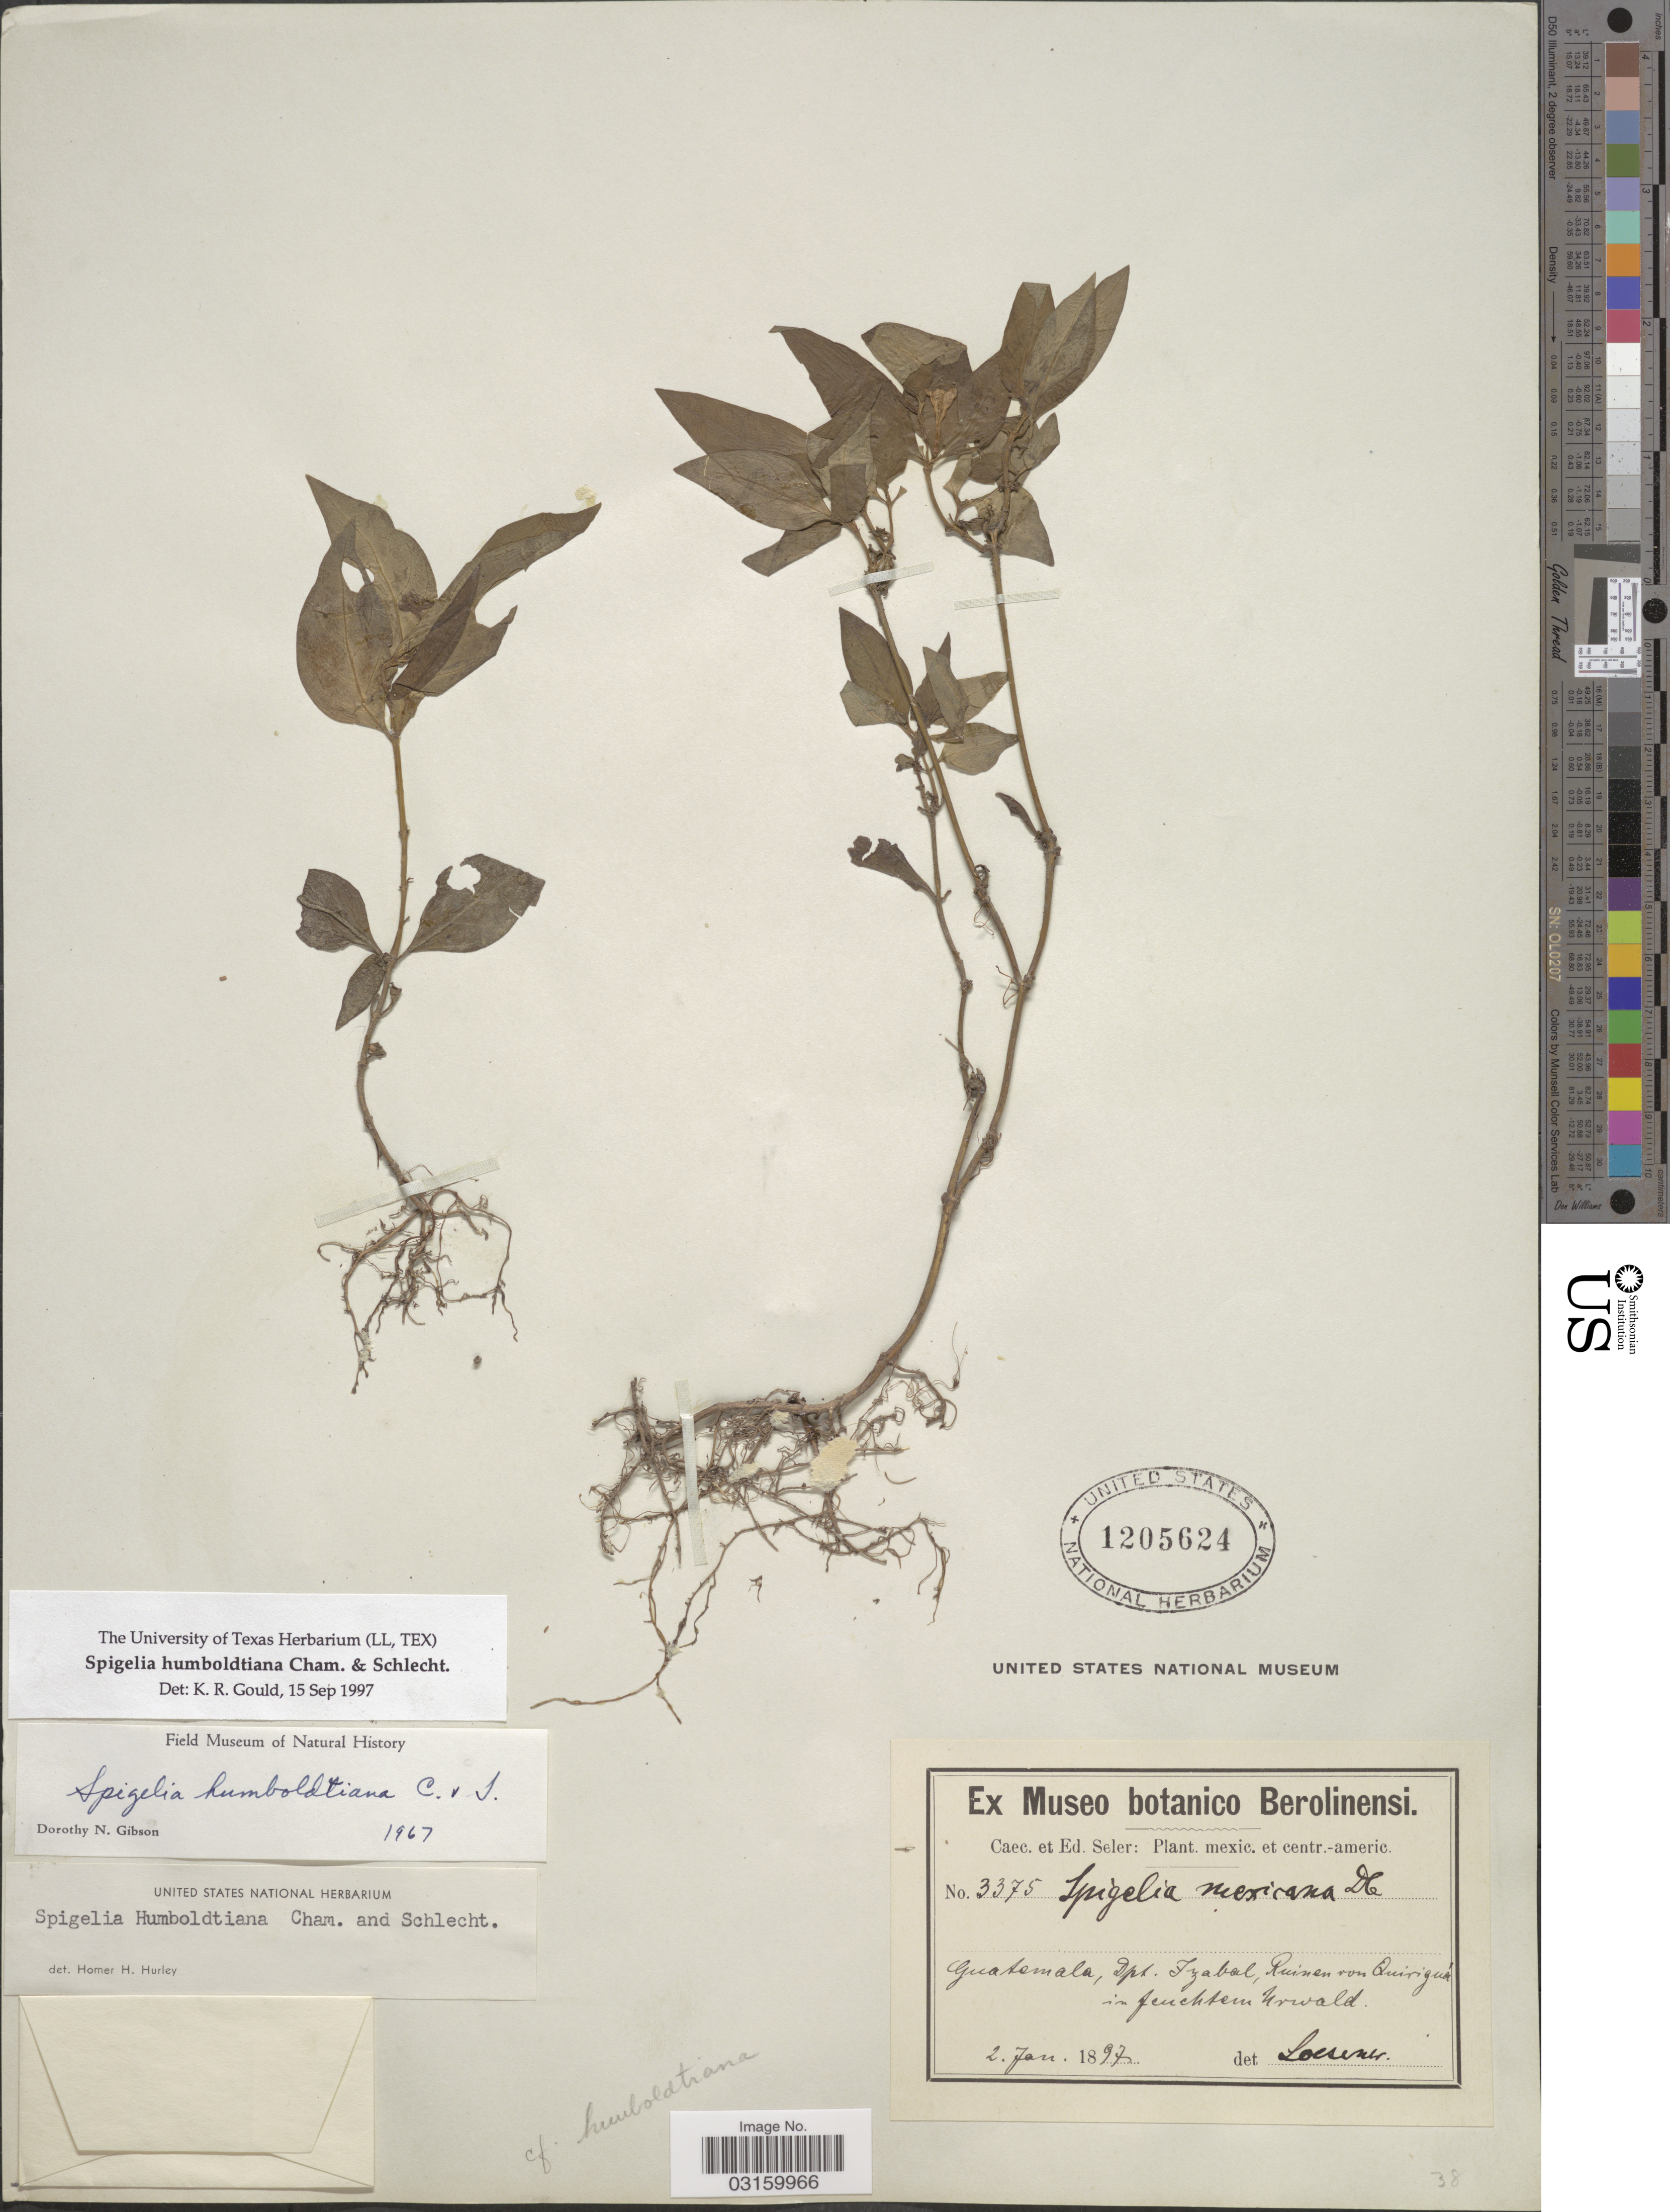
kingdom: Plantae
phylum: Tracheophyta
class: Magnoliopsida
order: Gentianales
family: Loganiaceae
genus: Spigelia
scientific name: Spigelia humboldtiana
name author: Cham. & Schltdl.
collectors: ex Caec. et Ed Seler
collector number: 3375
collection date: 1897-01-02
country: Guatemala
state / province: Izabal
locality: Dpt. Izabal, Ruinen von Quiriguá in feuchtem Urwald.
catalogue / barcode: US 1205624